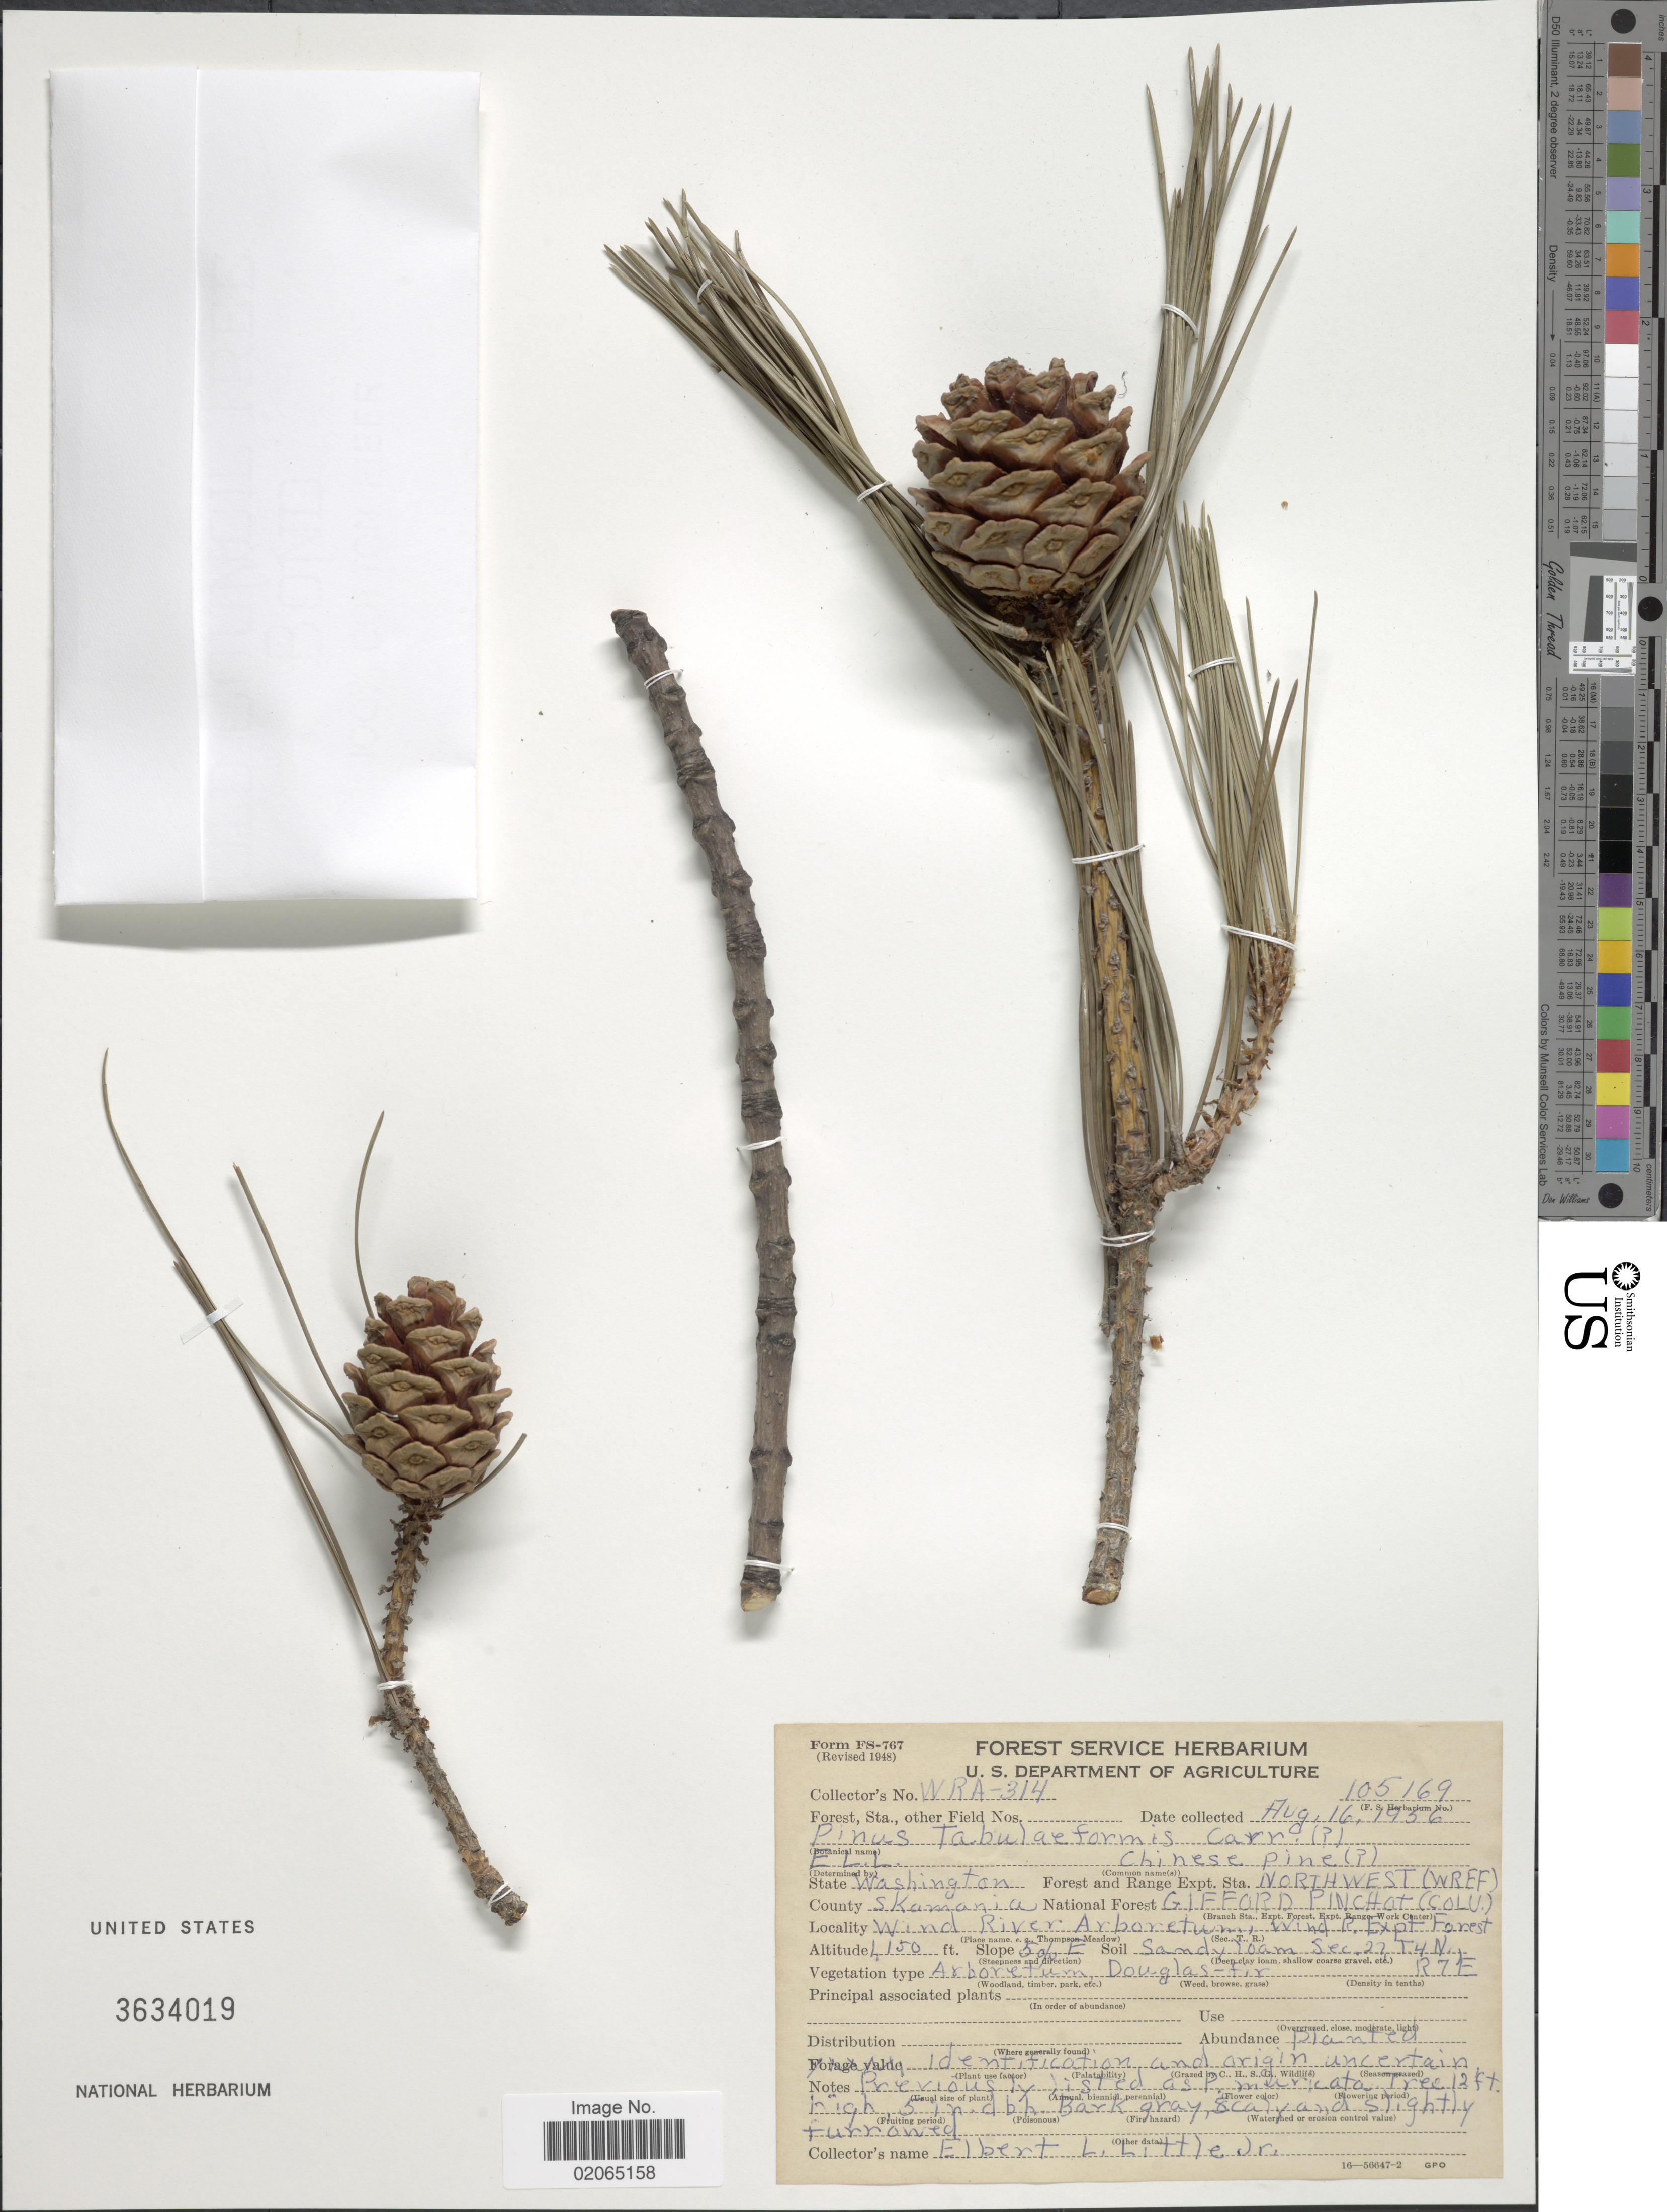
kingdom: Plantae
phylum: Tracheophyta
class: Pinopsida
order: Pinales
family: Pinaceae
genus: Pinus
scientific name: Pinus tabuliformis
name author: Carrière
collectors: E. L. Little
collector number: WRA-314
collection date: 1956-08-16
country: United States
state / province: Washington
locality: Northwest (WREF) County S. Kamania, Gifford Pinchat (Colu). Wind River Arboretum, Wind R. Exp. Forest, Sec. 22 T4N R7E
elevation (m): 351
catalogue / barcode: US 3634019